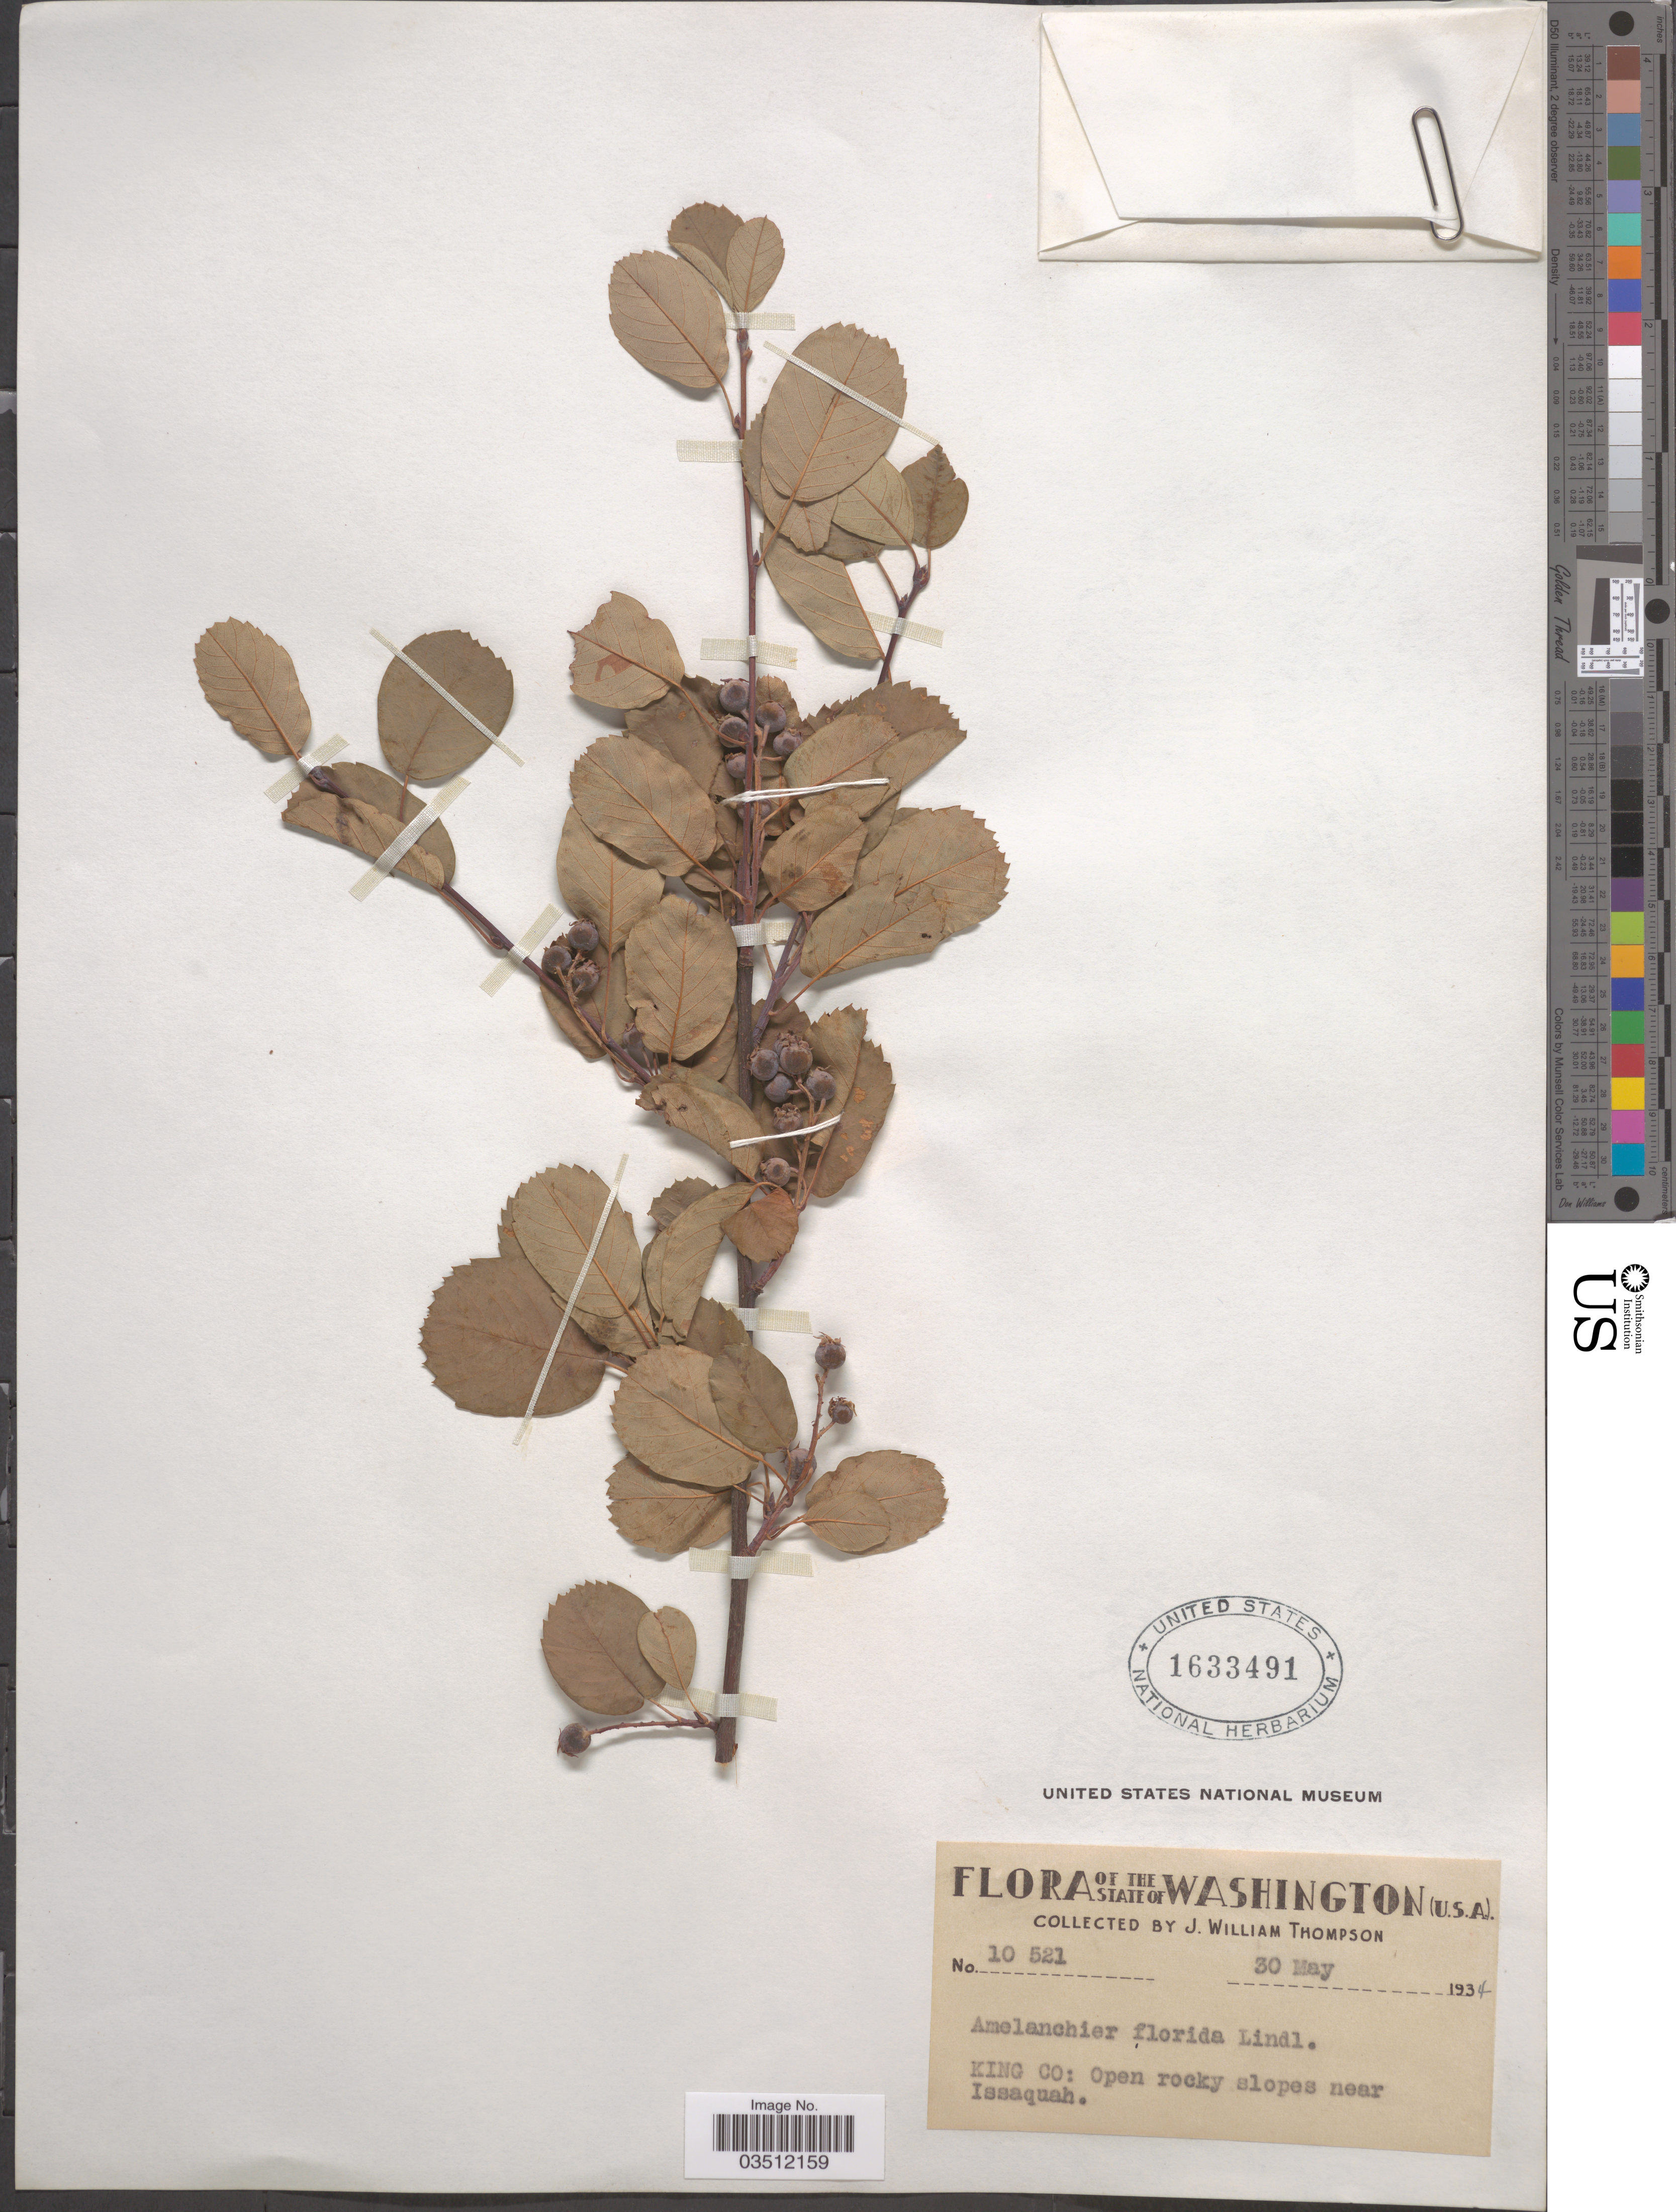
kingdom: Plantae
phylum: Tracheophyta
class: Magnoliopsida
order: Rosales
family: Rosaceae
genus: Amelanchier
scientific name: Amelanchier florida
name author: Lindl.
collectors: J. W. Thompson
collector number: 10521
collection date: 1934-05-30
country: United States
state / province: Washington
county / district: King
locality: King Co: Open rocky slopes near Issaquah.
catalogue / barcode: US 1633491